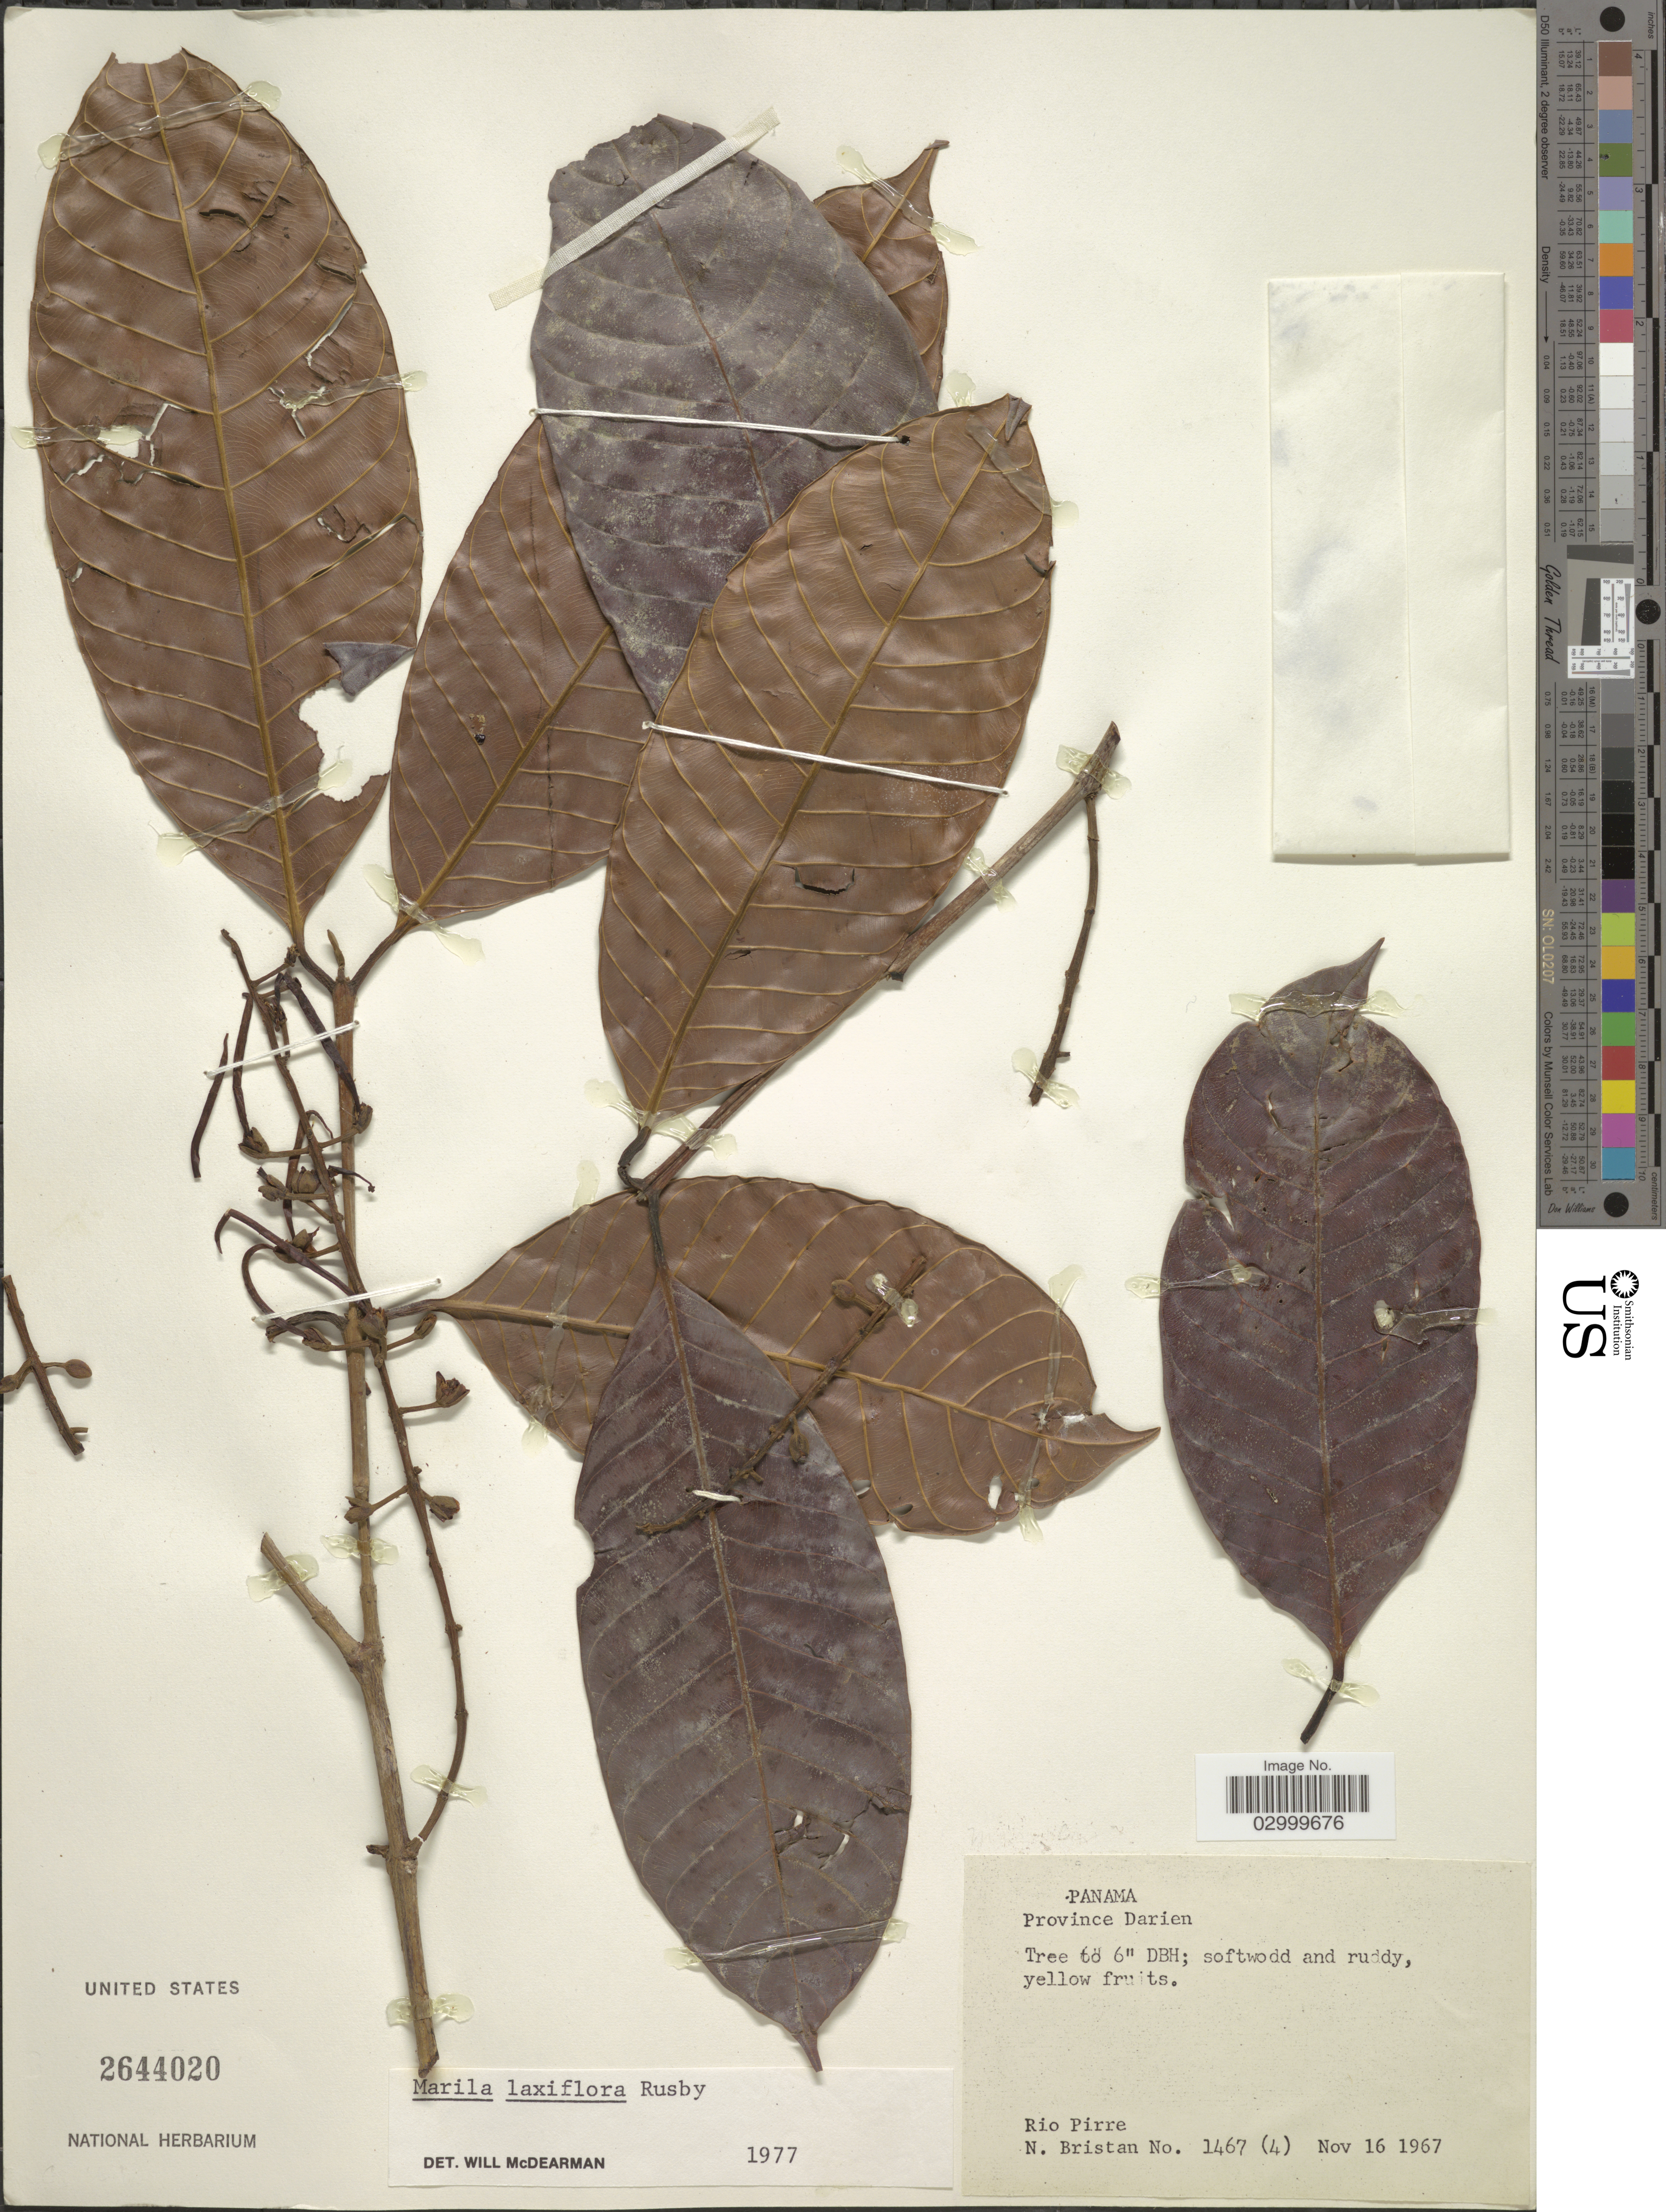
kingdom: Plantae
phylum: Tracheophyta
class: Magnoliopsida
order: Malpighiales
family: Calophyllaceae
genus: Marila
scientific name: Marila laxiflora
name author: Rusby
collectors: N. Bristan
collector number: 1467(4)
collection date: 1967-11-16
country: Panama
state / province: Darién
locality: Rio Pirre.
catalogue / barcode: US 2644020